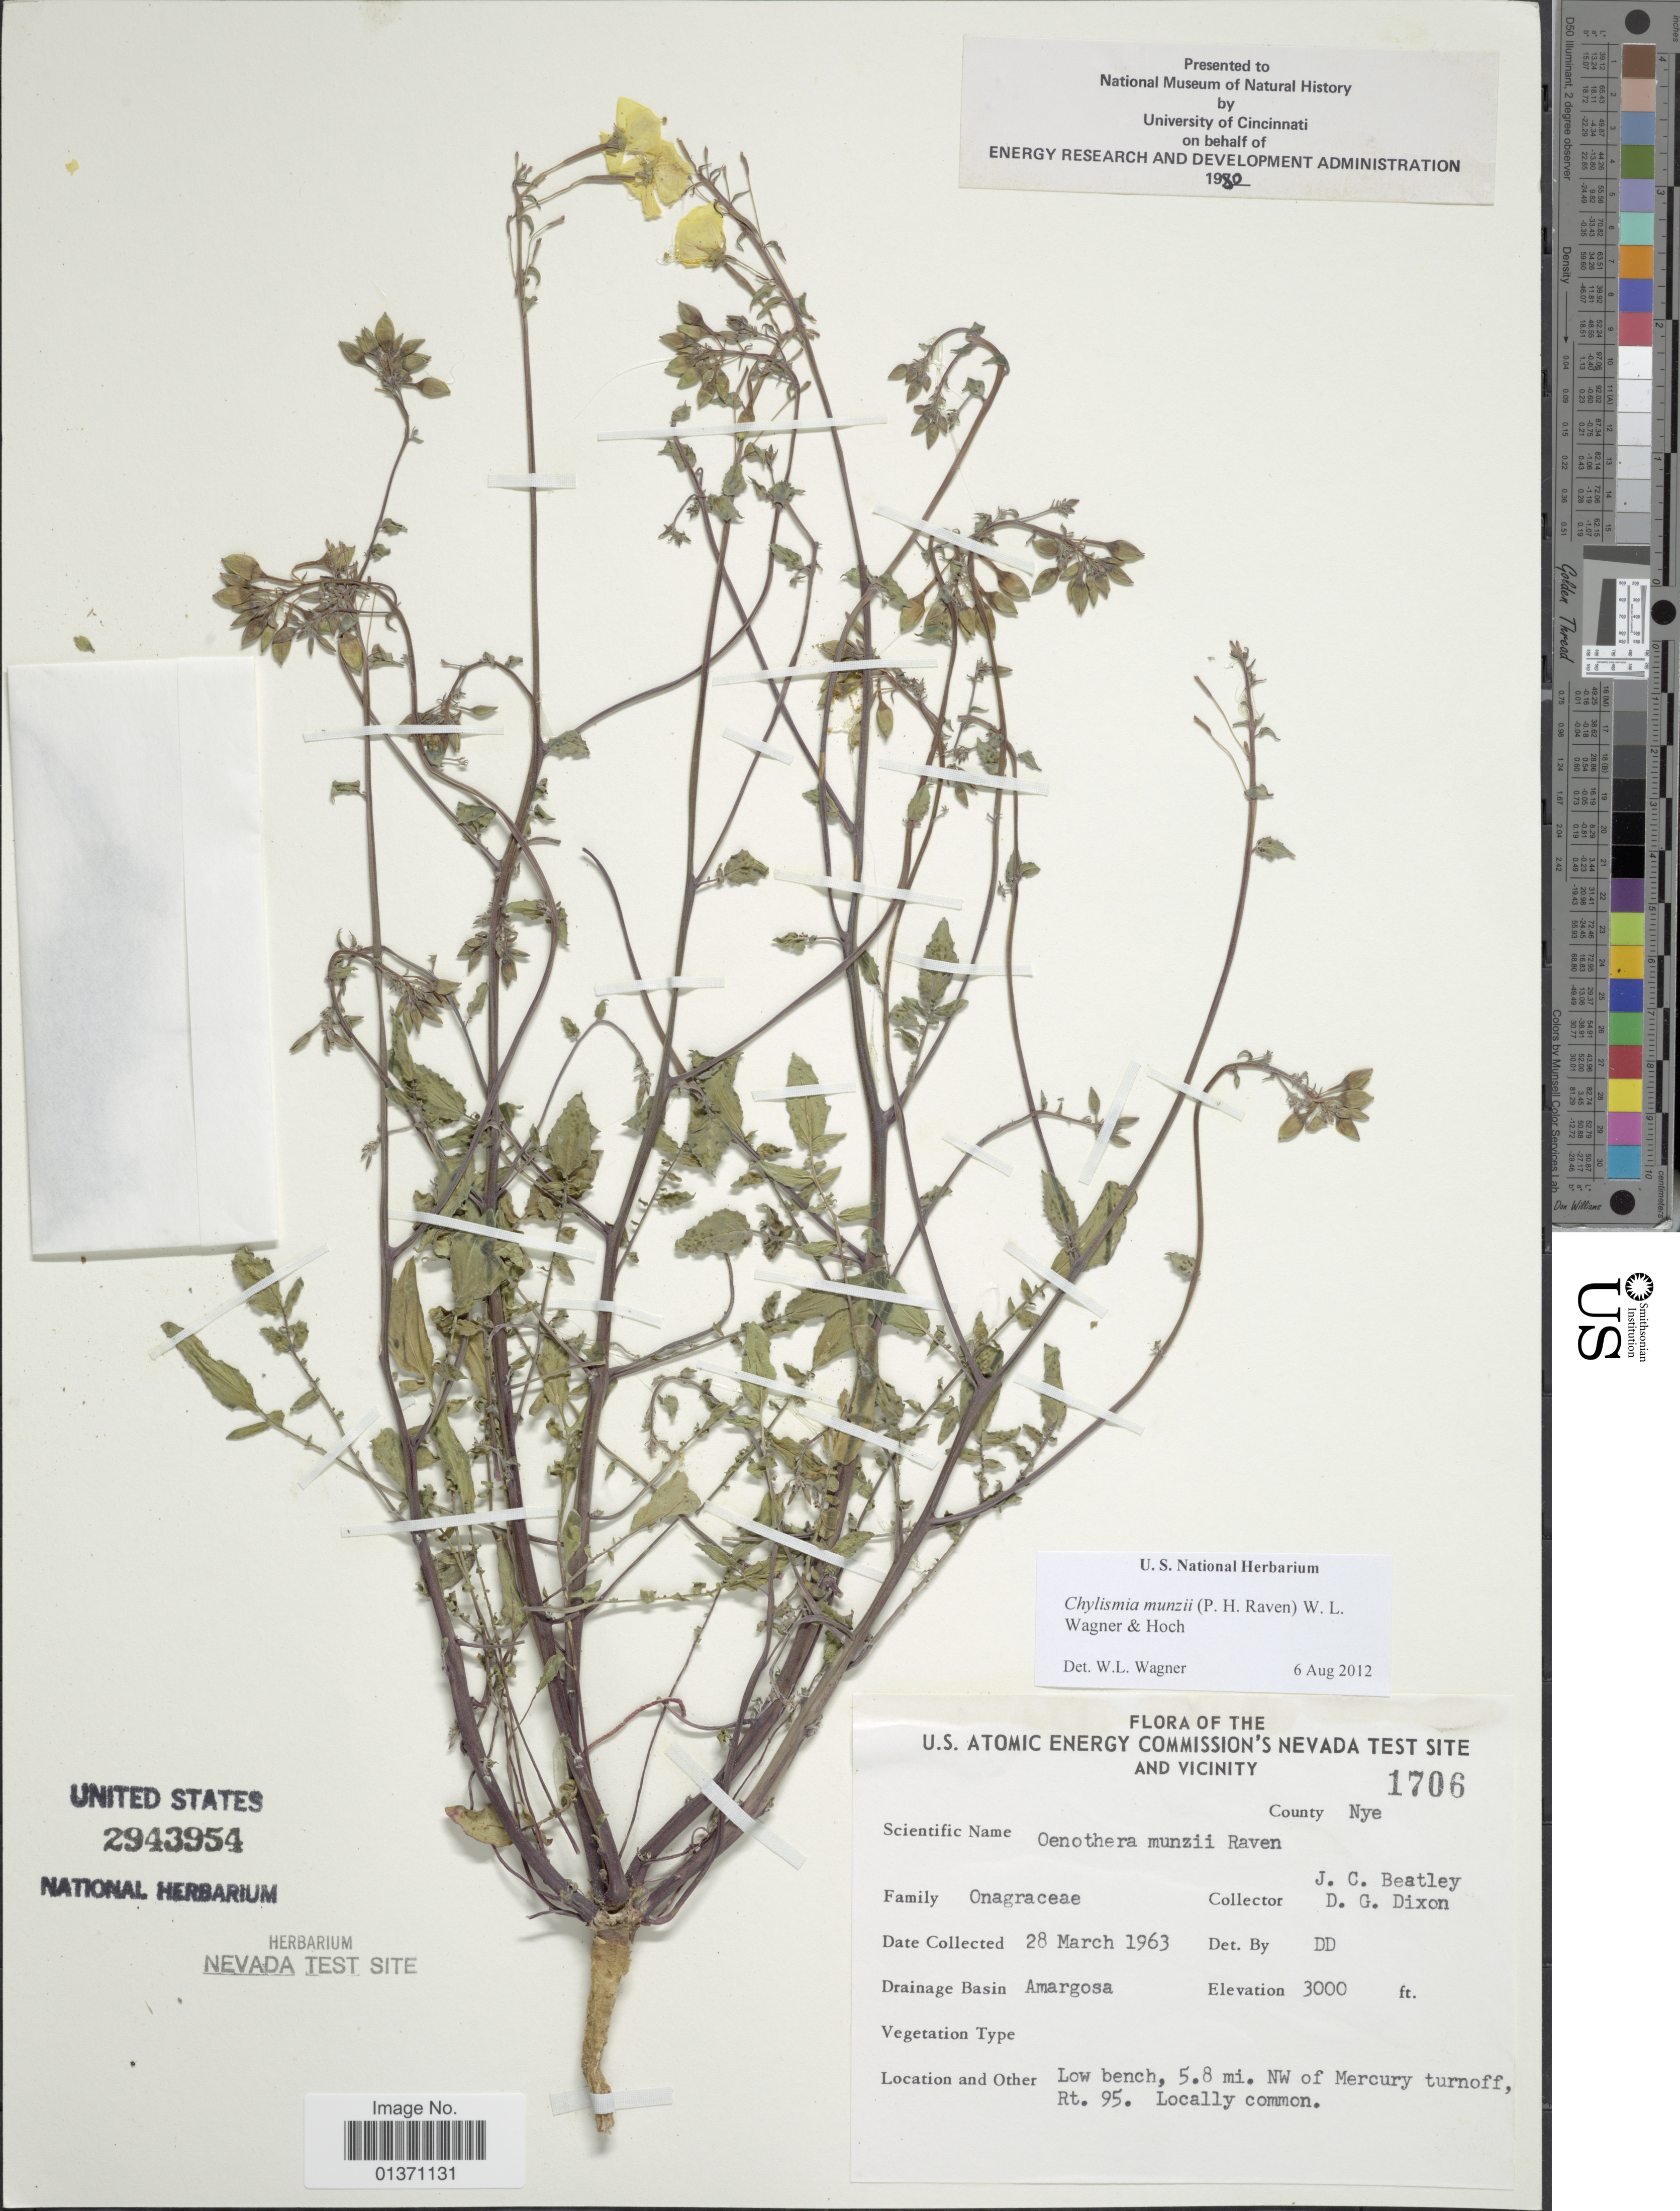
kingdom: Plantae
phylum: Tracheophyta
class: Magnoliopsida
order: Myrtales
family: Onagraceae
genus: Chylismia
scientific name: Chylismia munzii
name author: (P.H. Raven) W.L. Wagner & Hoch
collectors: J. C. Beatley & D. Dixon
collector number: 1706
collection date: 1963-03-28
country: United States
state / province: Nevada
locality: U. S. Atomic Energy Commission's Nevada Test Site and Vicinity, Amargosa, Low bench, 5.8 mi. NW of Mercury turnoff, Rt. 95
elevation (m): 914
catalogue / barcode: US 2943954